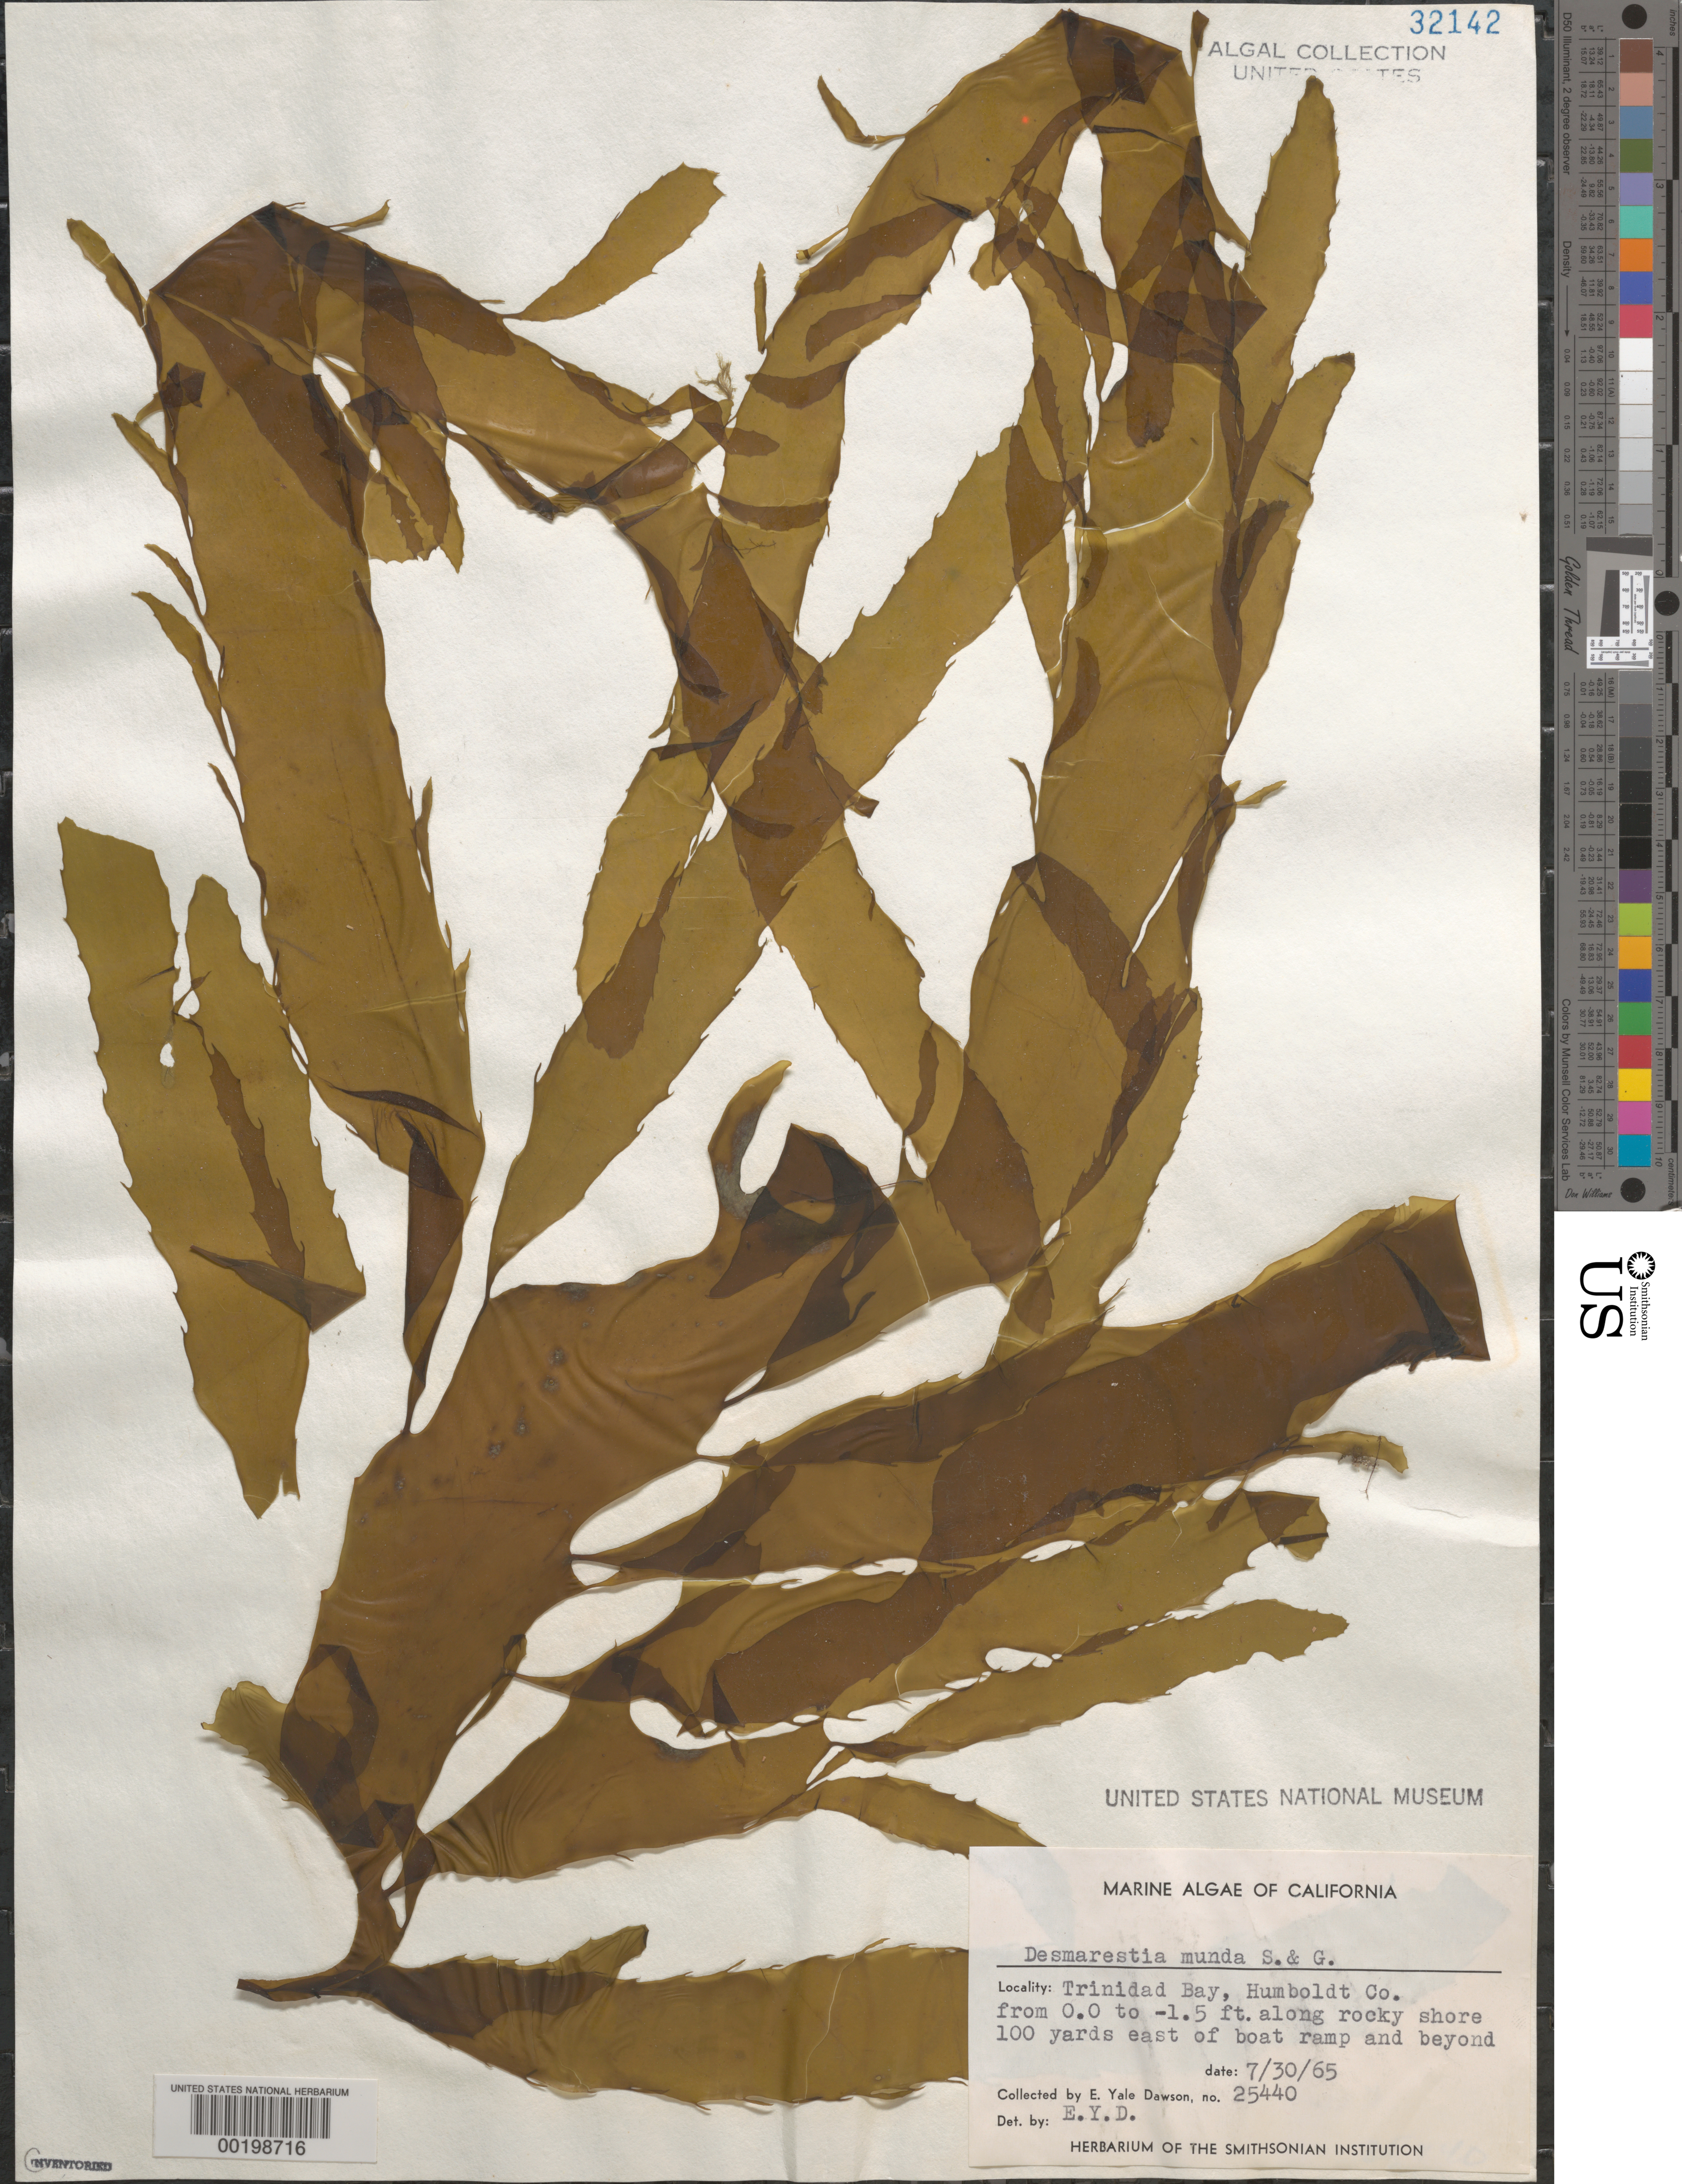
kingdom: Chromista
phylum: Ochrophyta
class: Phaeophyceae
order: Desmarestiales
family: Desmarestiaceae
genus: Desmarestia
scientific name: Desmarestia munda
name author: Setch. & N.L. Gardner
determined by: Dawson, E. Y.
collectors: E. Y. Dawson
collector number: EYD 25440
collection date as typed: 30 Jul 1965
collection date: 1965-07-30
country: United States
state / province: California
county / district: Humboldt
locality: Trinidad Bay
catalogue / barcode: US 32142